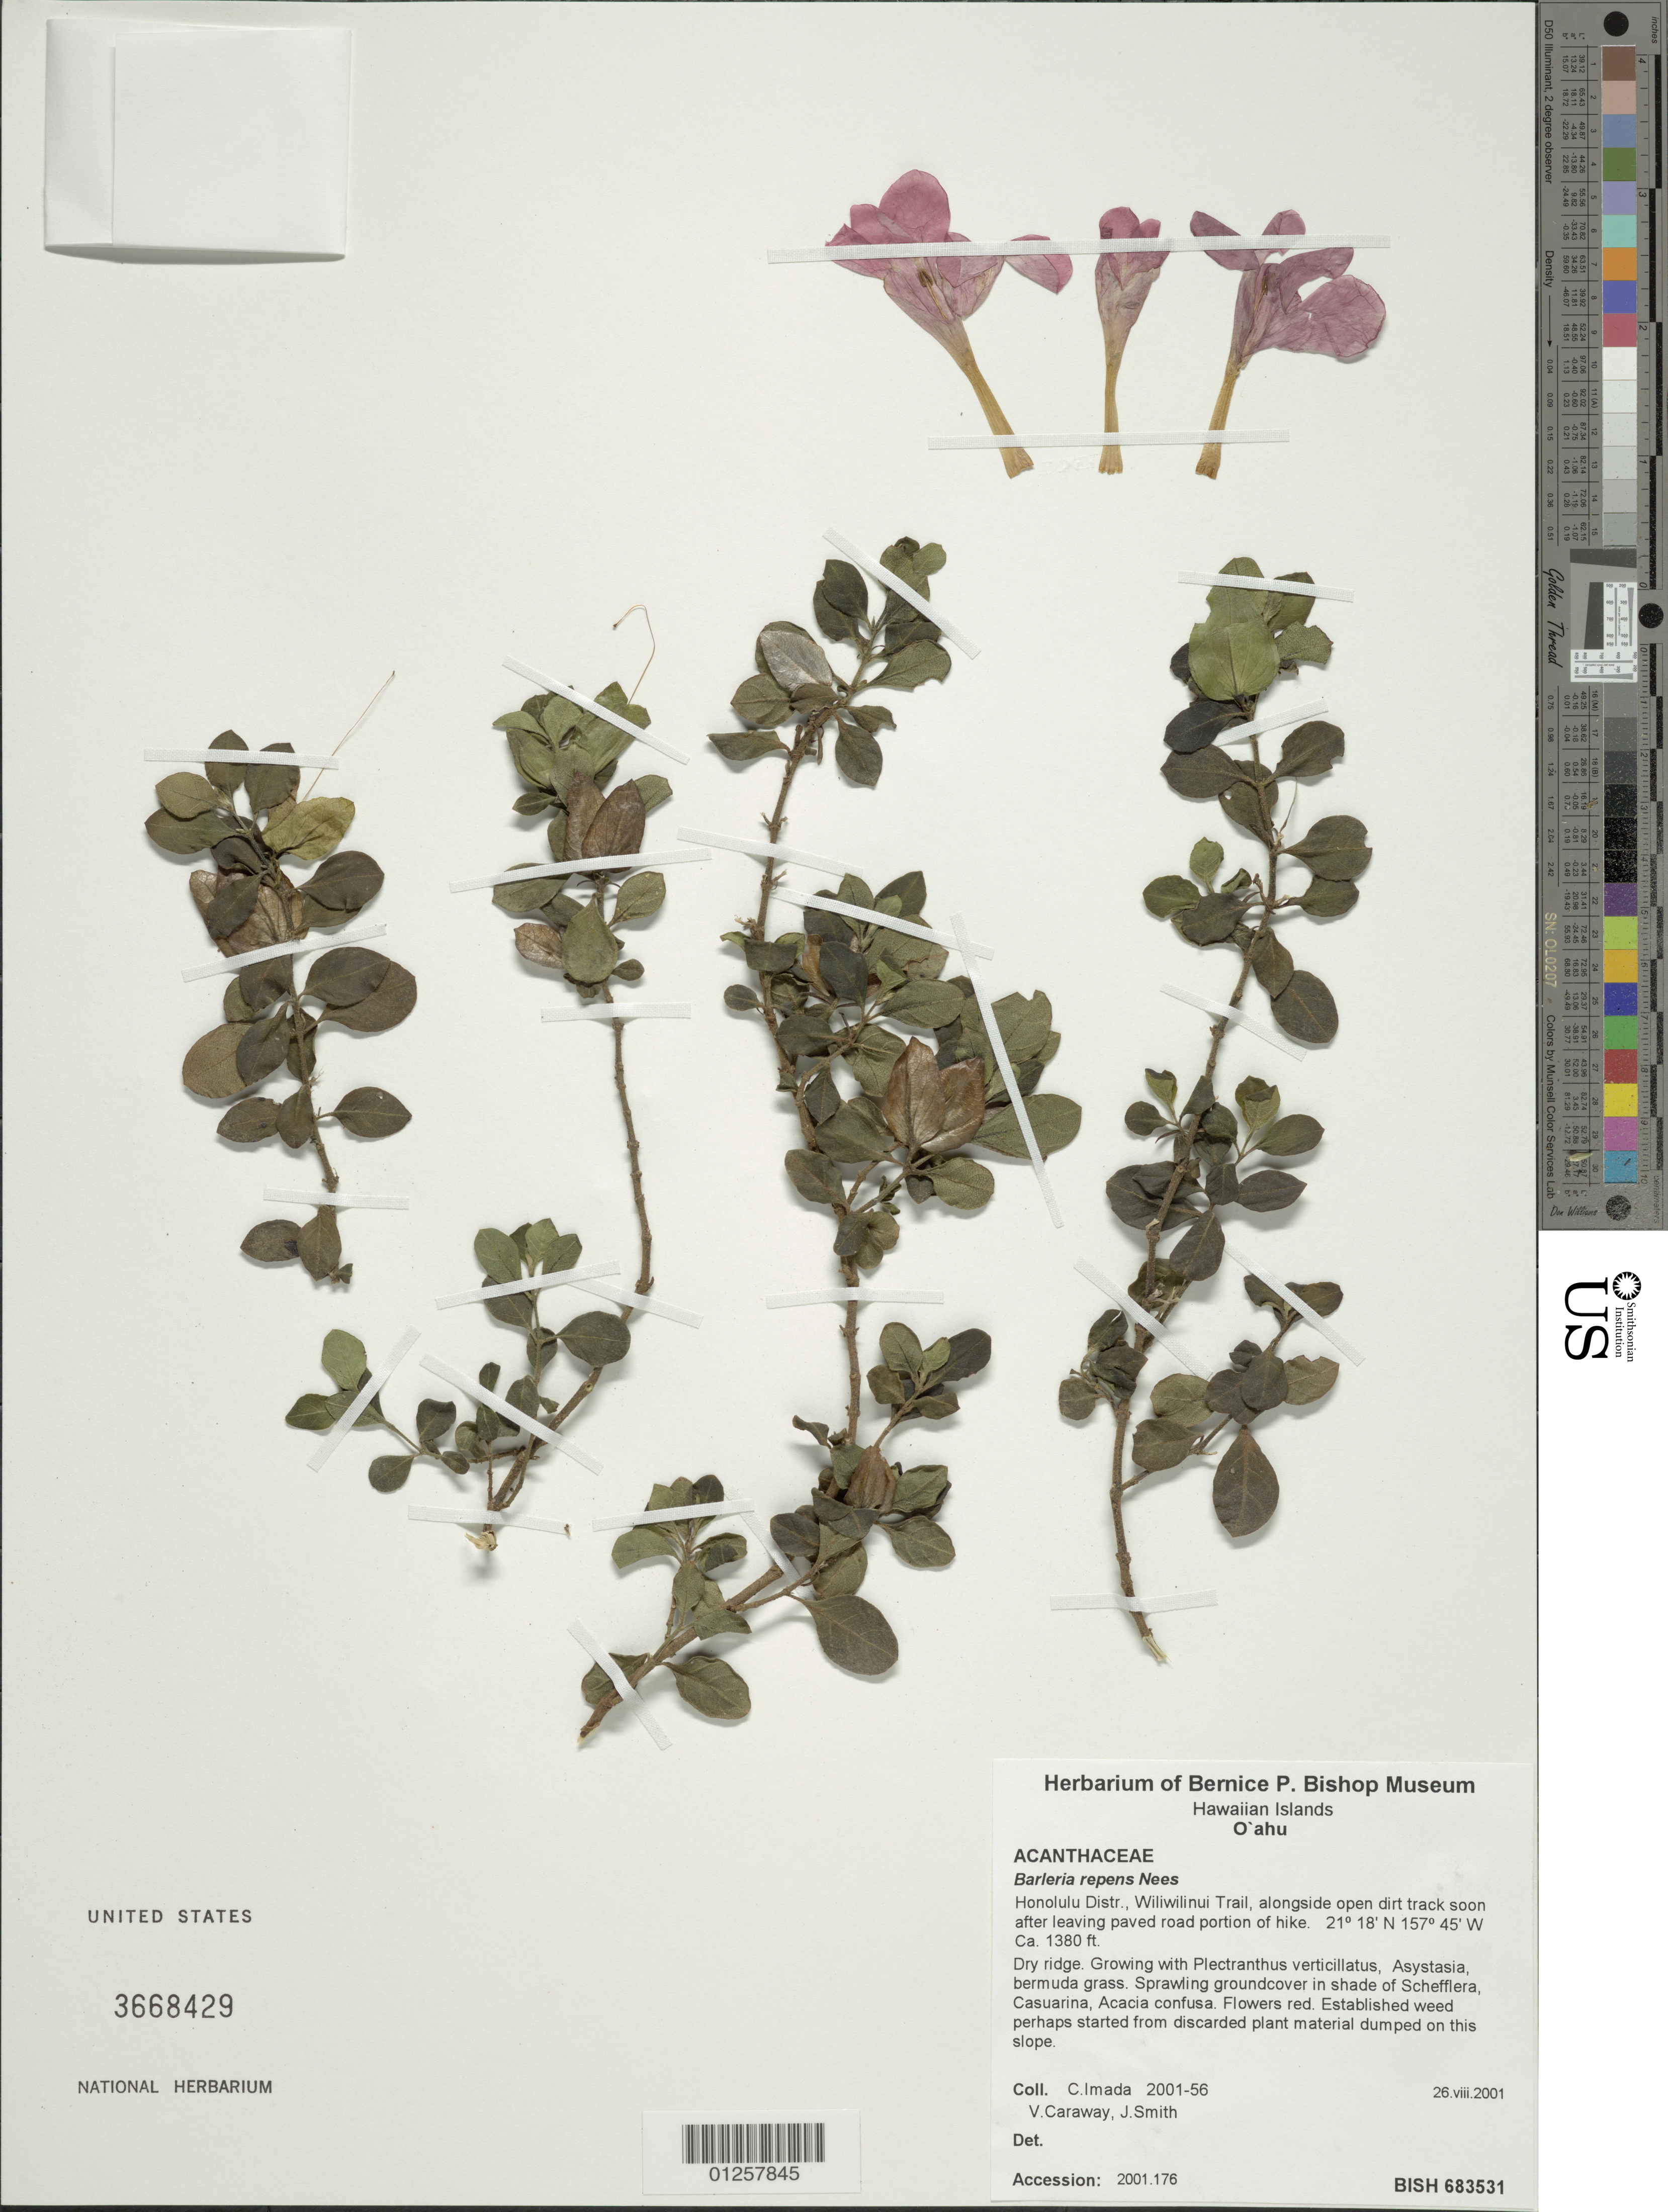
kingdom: Plantae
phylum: Tracheophyta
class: Magnoliopsida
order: Lamiales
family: Acanthaceae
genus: Barleria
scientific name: Barleria repens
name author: Nees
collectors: C. Imada, V. Caraway & J. Smith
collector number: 2001-56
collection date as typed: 26.viii. 2001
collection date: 2001-08-26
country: United States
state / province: Hawaii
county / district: Honolulu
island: Oahu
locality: Wiliwilinui Trail, along side open dirt track soon after leaving paved road portion of hike.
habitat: Dry ridge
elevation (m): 421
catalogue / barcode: US 3668429